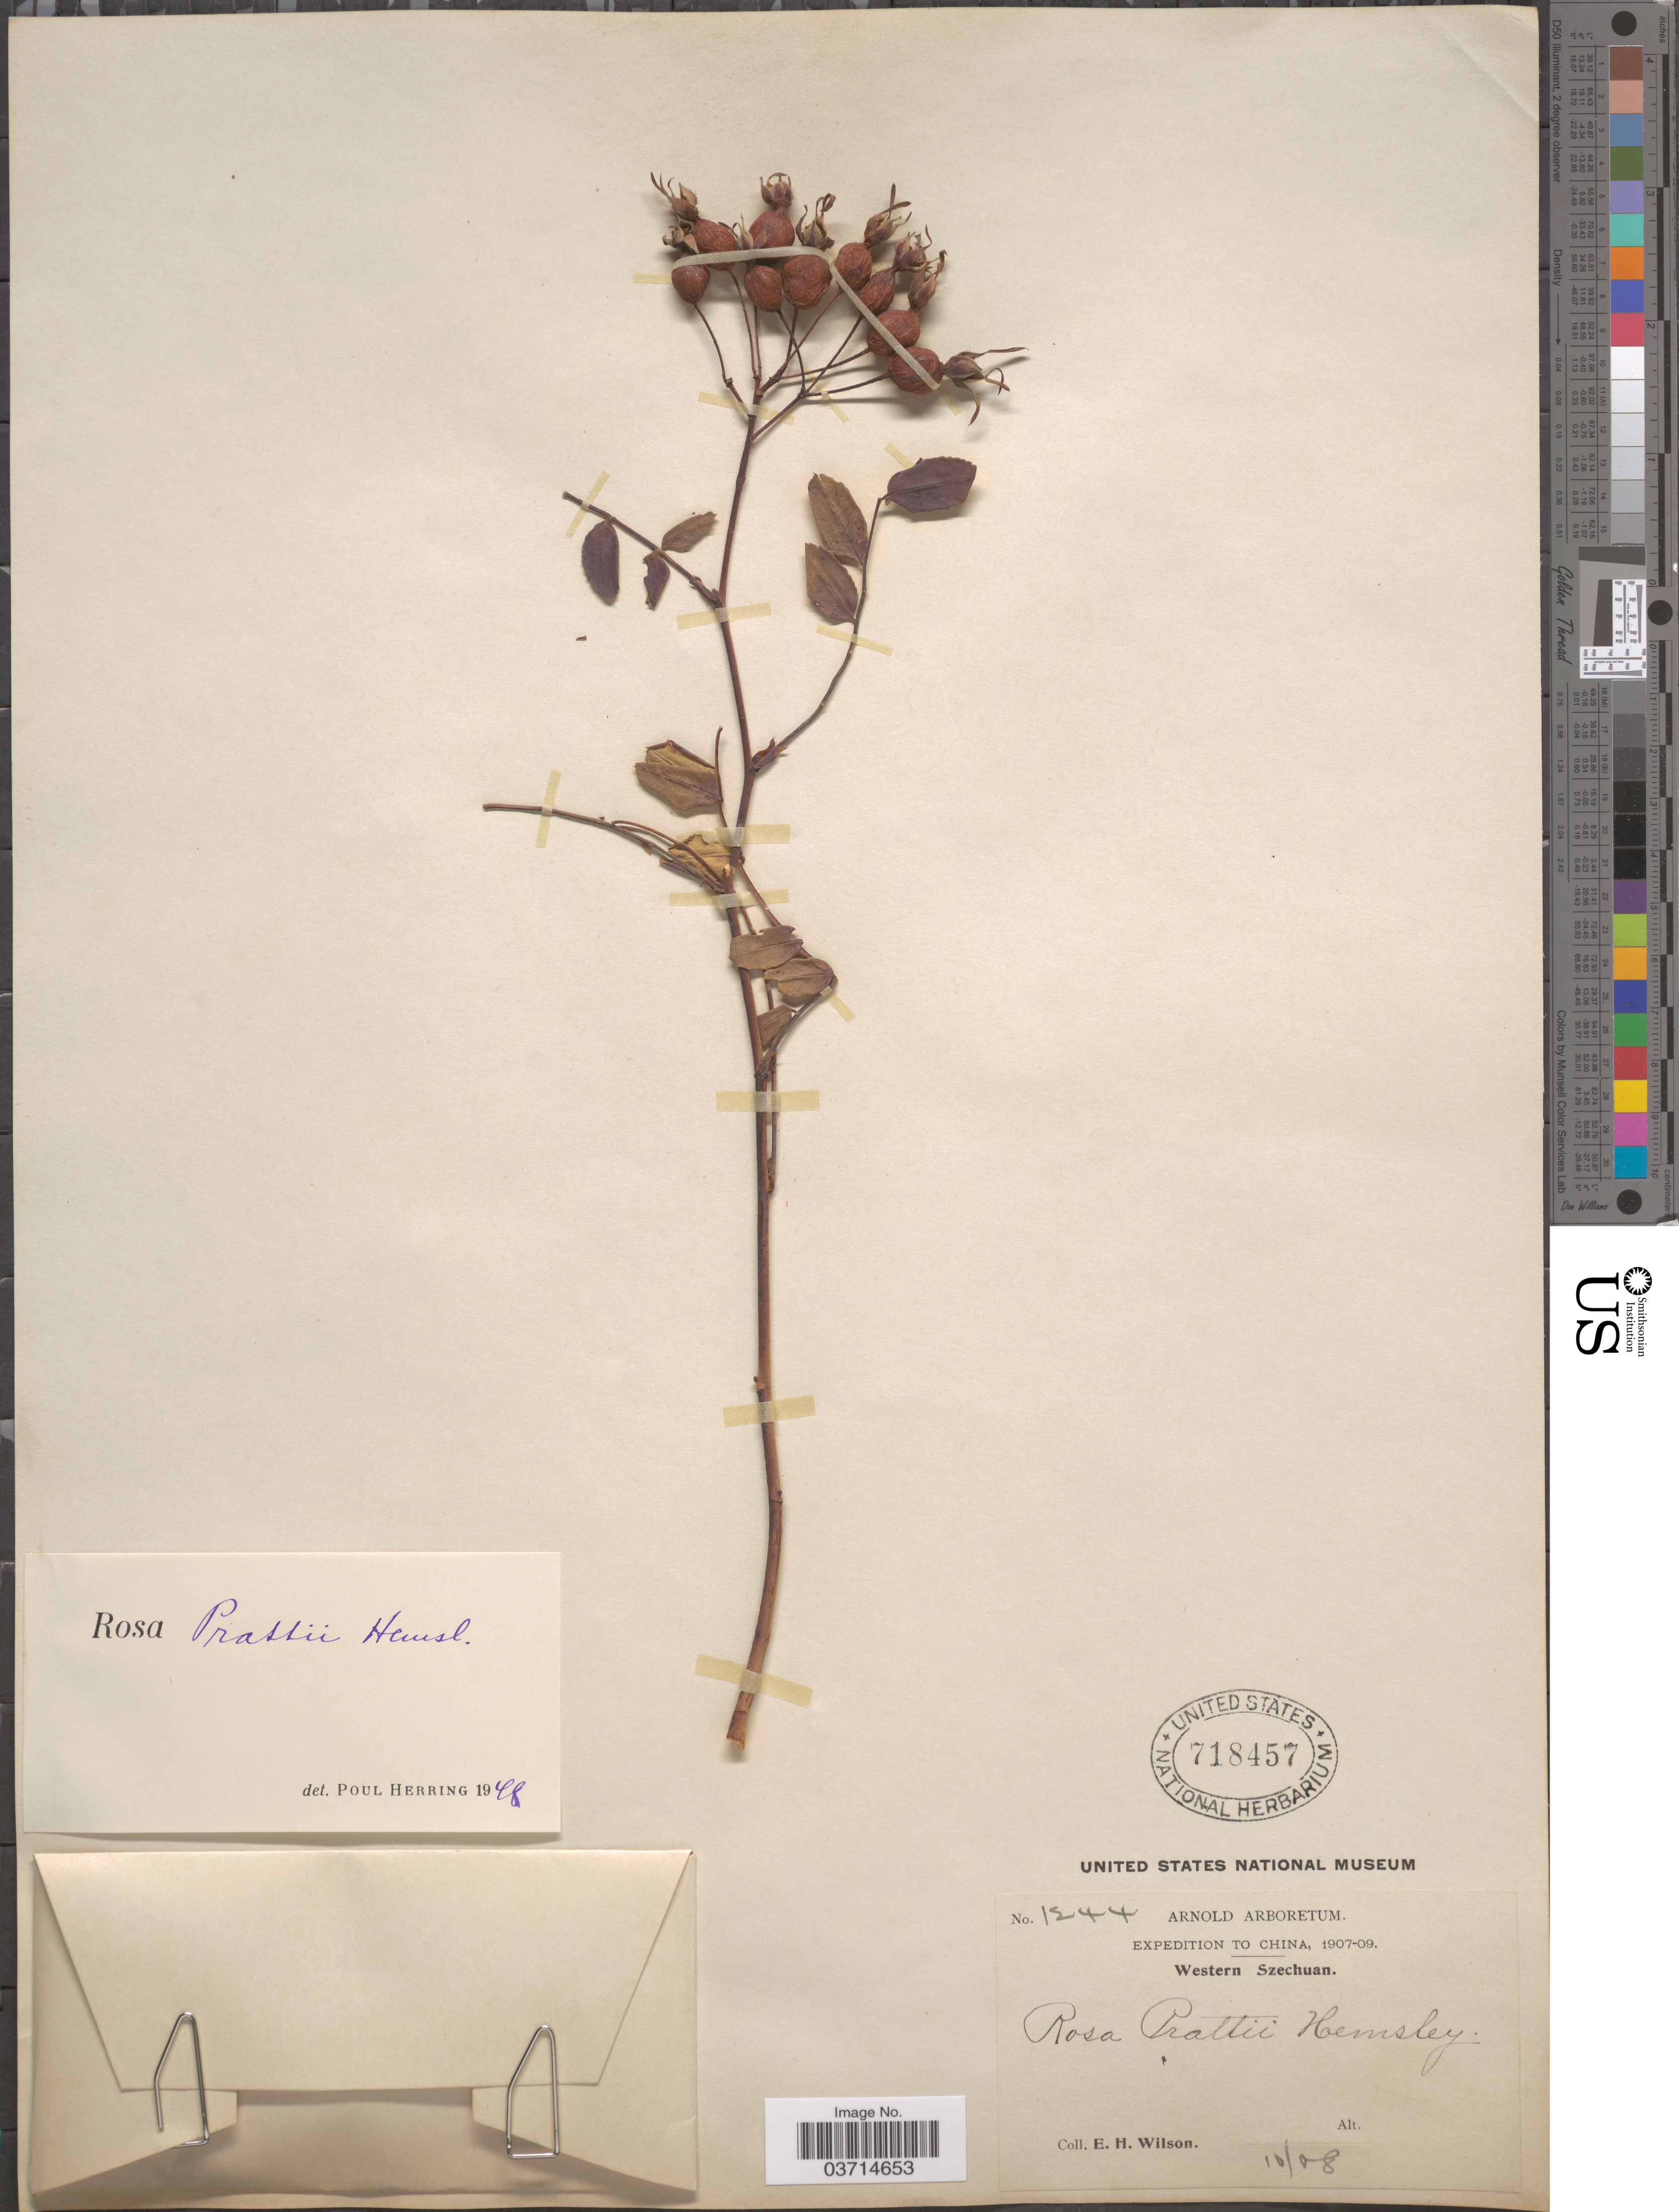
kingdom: Plantae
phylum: Tracheophyta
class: Magnoliopsida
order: Rosales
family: Rosaceae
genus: Rosa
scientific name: Rosa prattii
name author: Hemsl.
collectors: E. Wilson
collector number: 1244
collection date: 1908-10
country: China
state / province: Sichuan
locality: Western Szechuan.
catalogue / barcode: US 718457